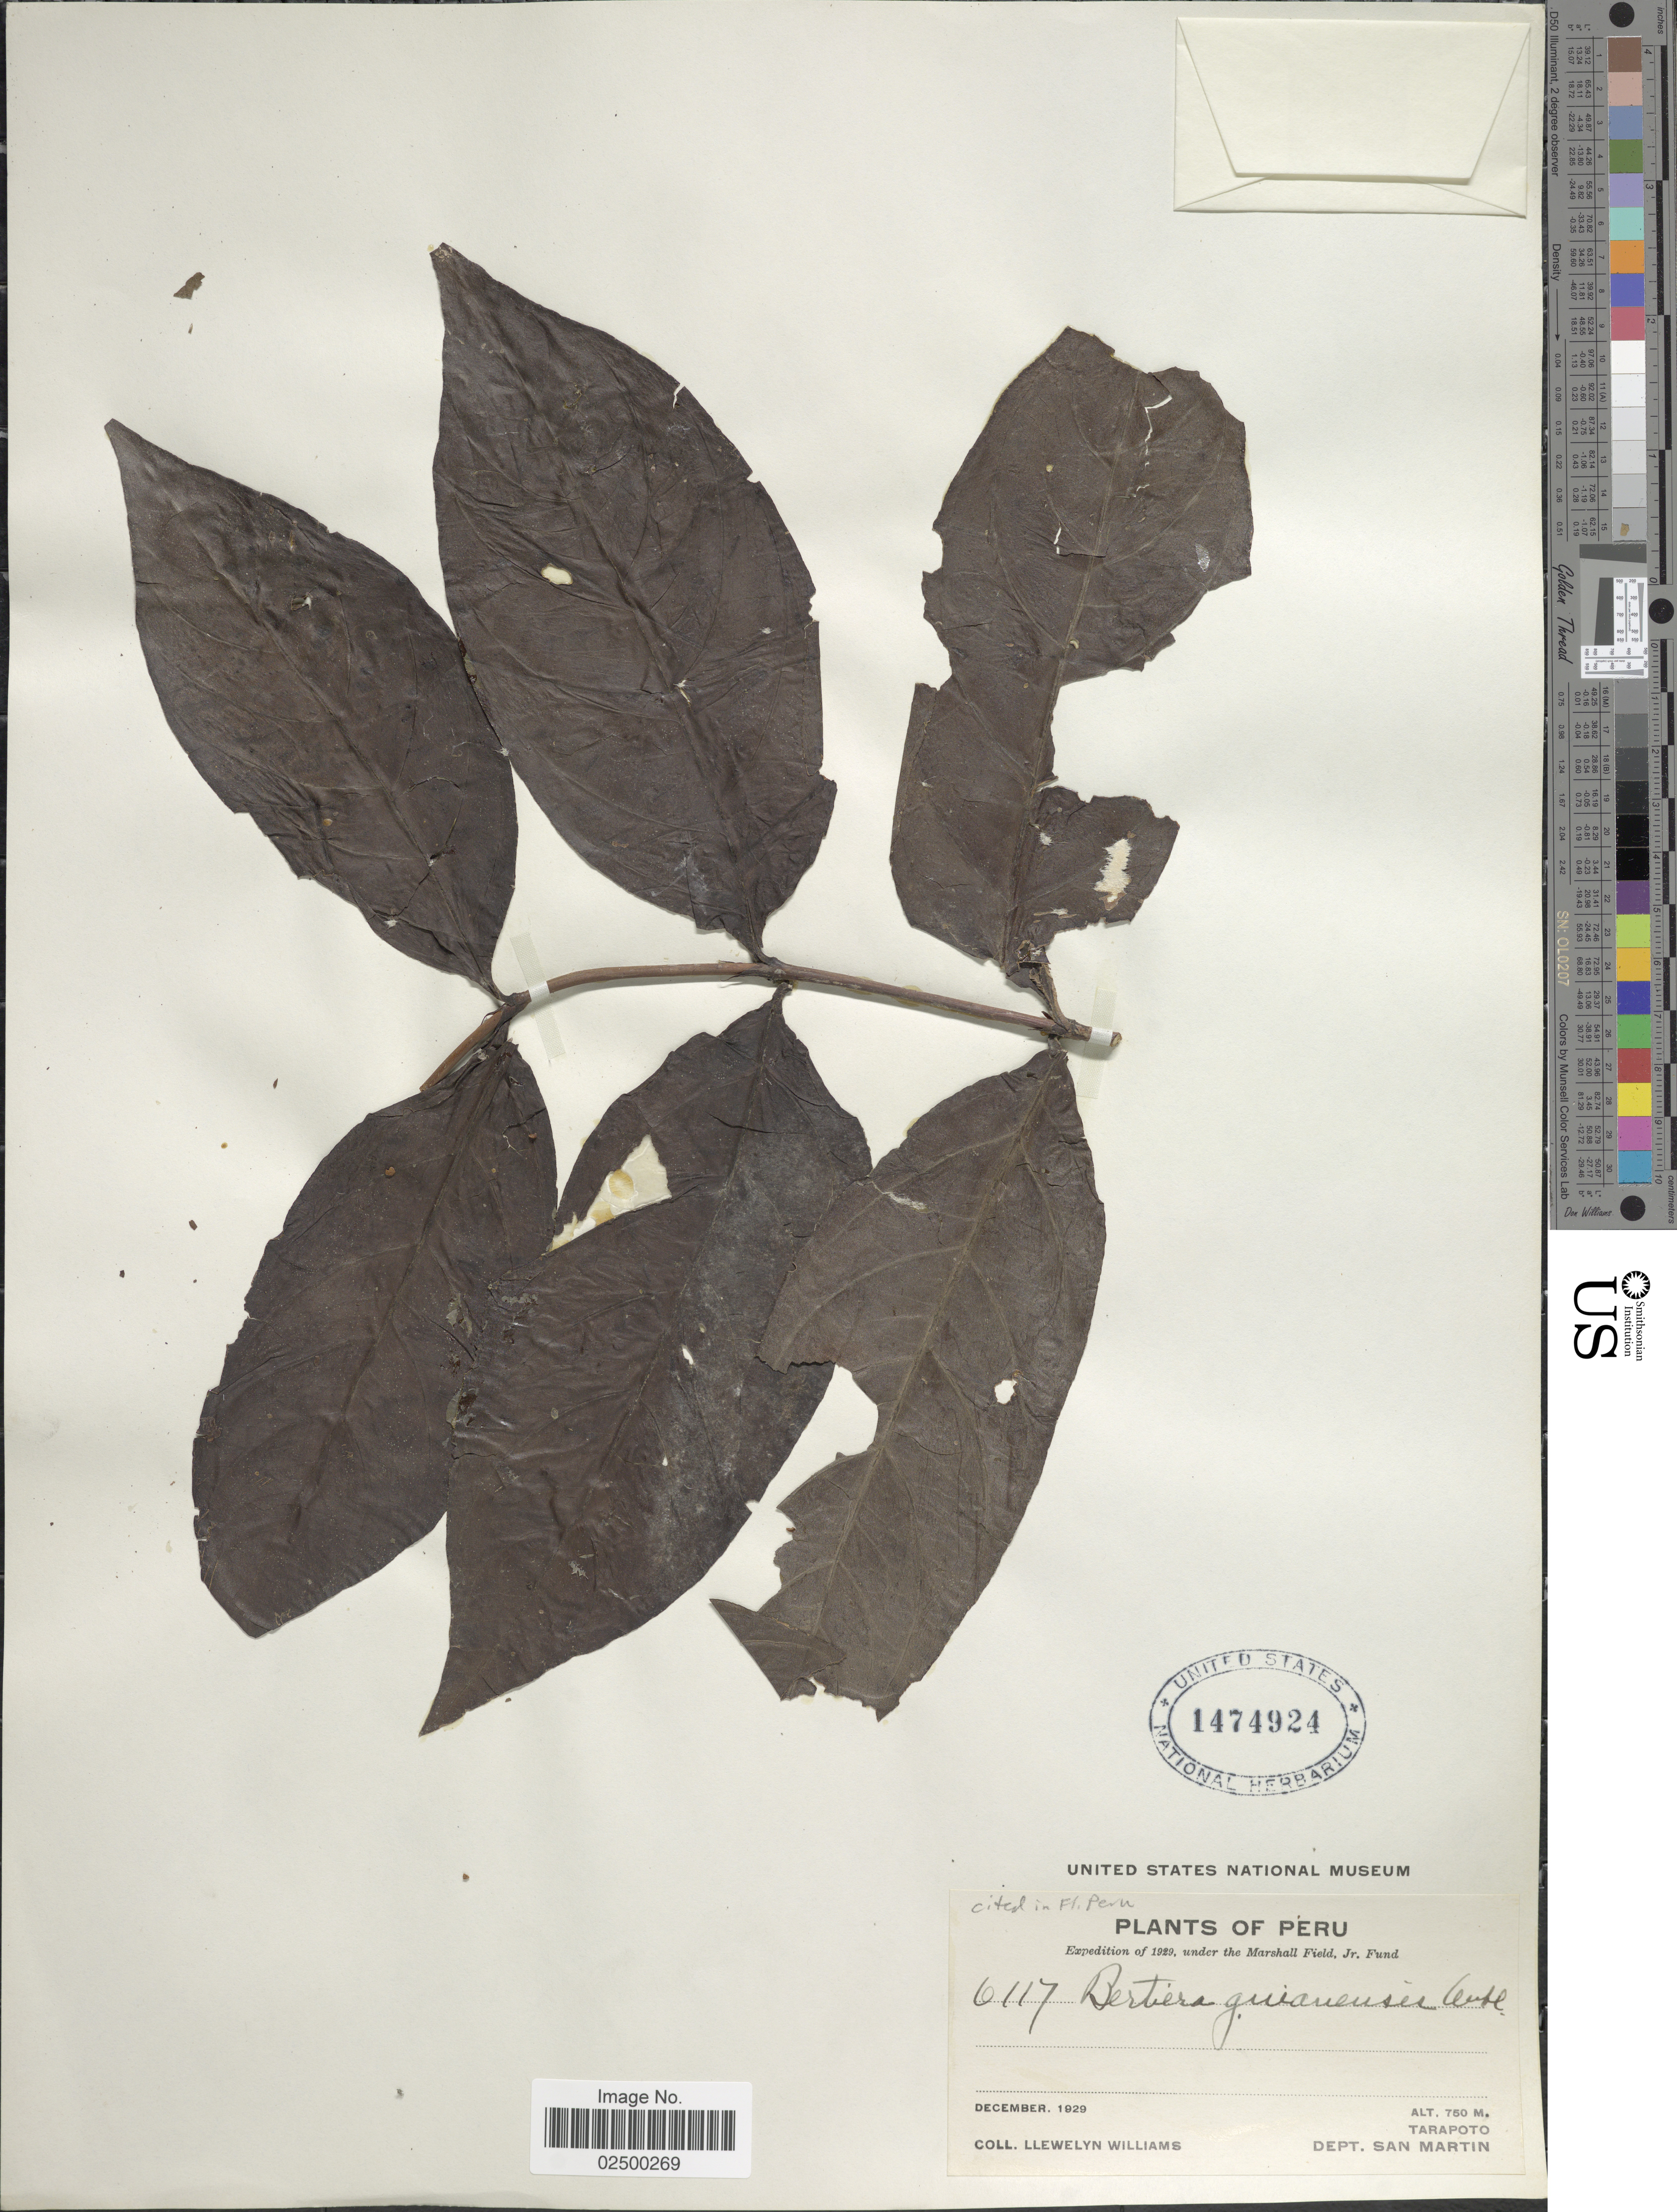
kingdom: Plantae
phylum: Tracheophyta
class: Magnoliopsida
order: Gentianales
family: Rubiaceae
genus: Bertiera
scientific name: Bertiera guianensis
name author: Aubl.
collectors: Ll. Williams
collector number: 6117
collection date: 1929-12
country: Peru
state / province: San Martín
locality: Tarapoto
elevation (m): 750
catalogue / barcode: US 1474924